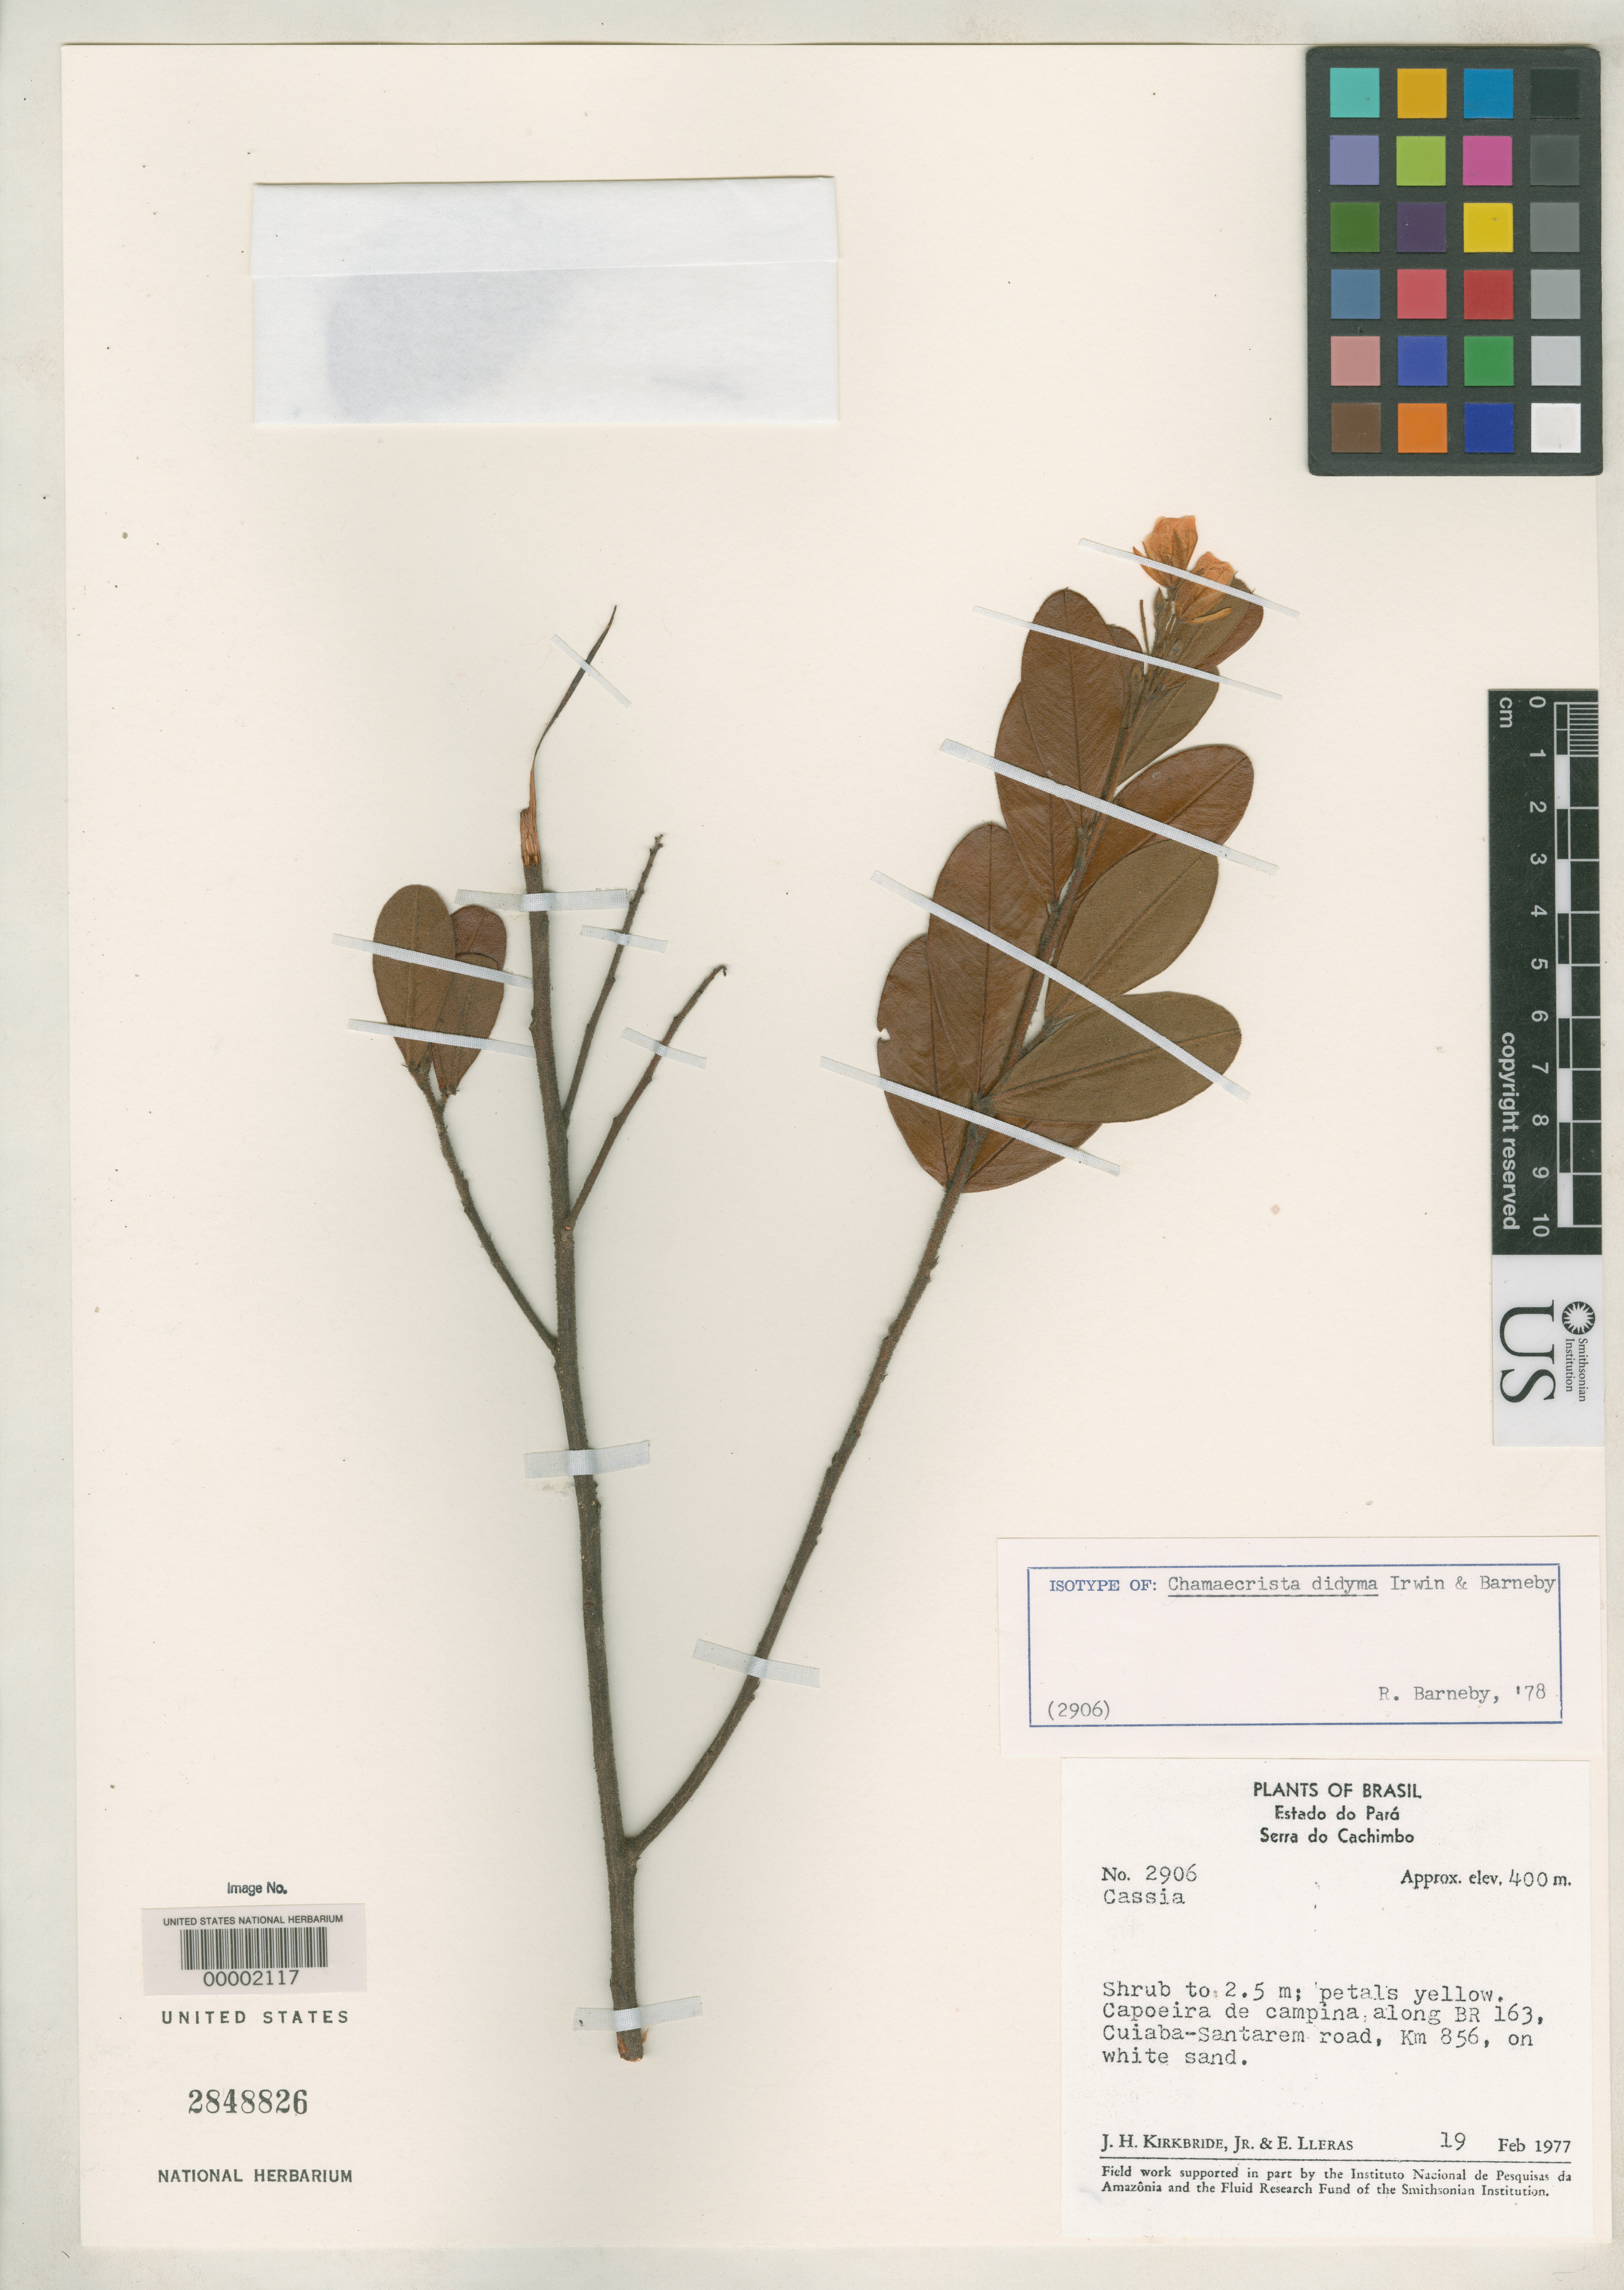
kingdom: Plantae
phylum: Tracheophyta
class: Magnoliopsida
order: Fabales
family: Fabaceae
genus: Chamaecrista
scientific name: Chamaecrista didyma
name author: H.S. Irwin & Barneby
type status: Isotype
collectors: J. H. Kirkbride & E. Lleras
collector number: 2906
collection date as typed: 19 Feb 1977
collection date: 1977-02-19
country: Brazil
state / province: Pará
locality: Serra do Cachimbo. Capoeira de campina along BR 163, Cuiaba-Santarem road, Km 856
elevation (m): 400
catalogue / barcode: US 2848826